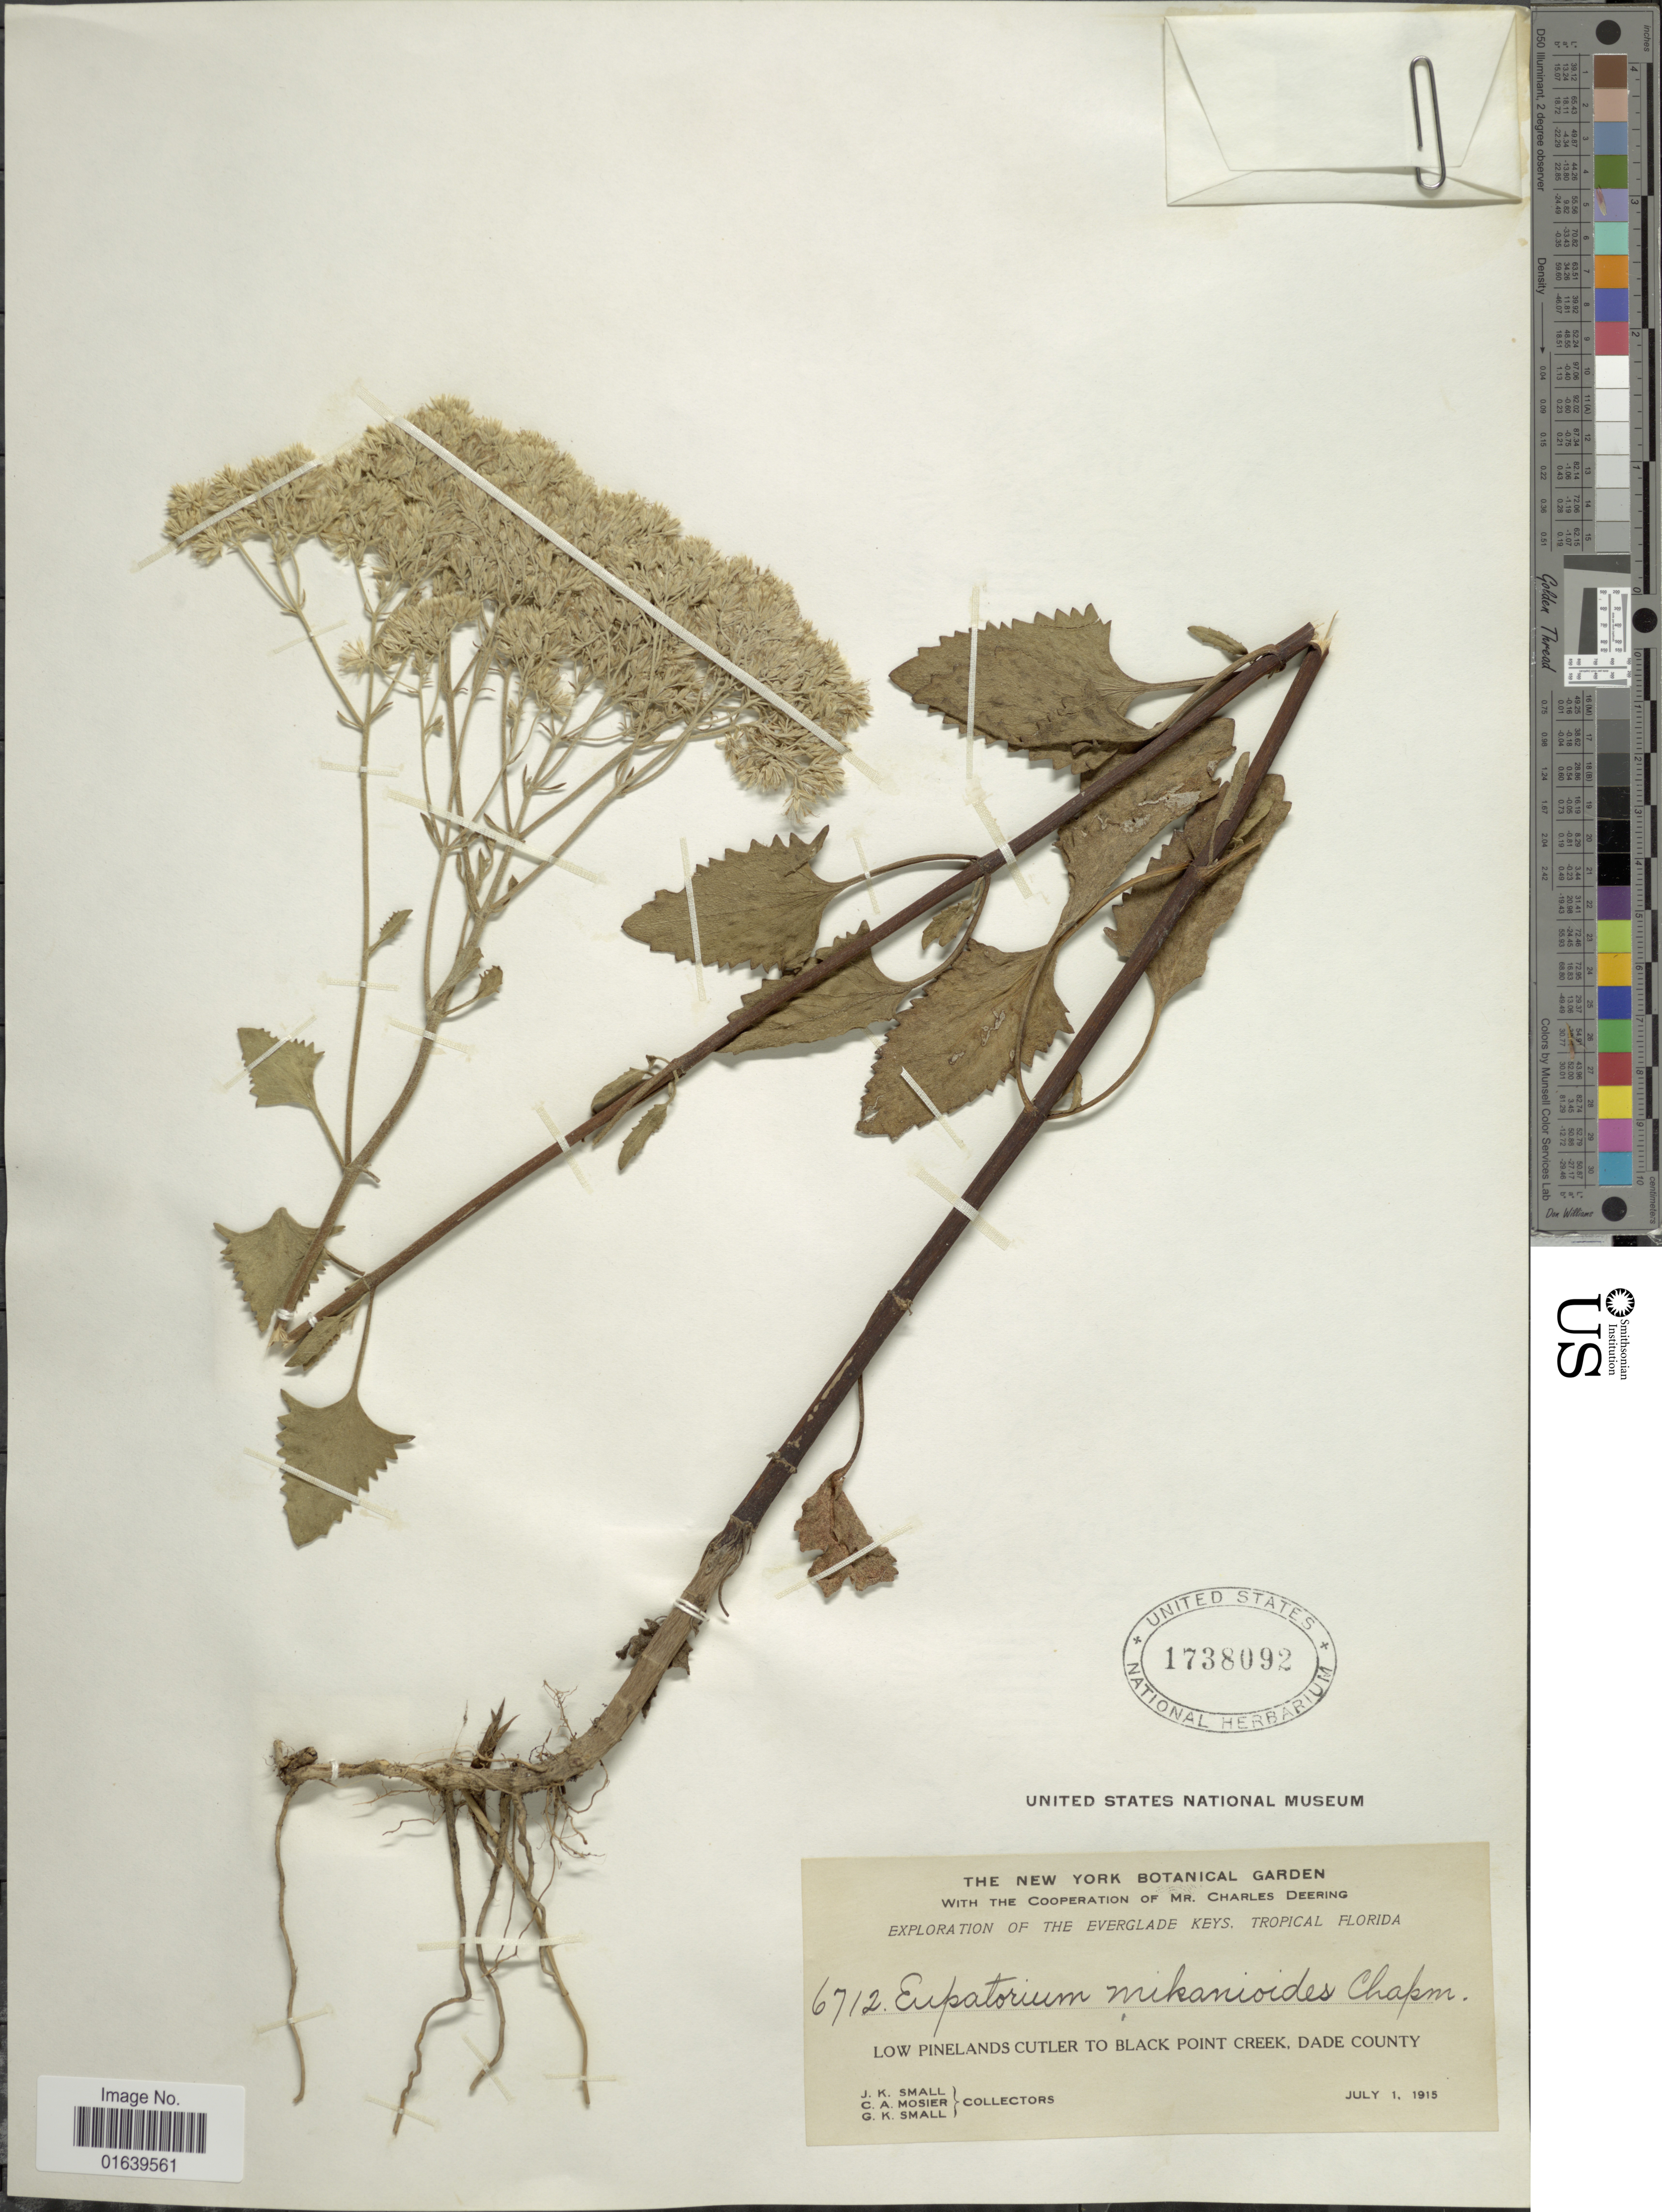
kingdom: Plantae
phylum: Tracheophyta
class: Magnoliopsida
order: Asterales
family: Asteraceae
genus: Eupatorium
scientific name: Eupatorium mikanioides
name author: Chapman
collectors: J. K. Small, C. A. Mosier & G. K. Small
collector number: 6712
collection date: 1915-07-01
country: United States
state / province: Florida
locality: The Everglades Keys, Tropical Florida, Low Pinelands cutler to Black Point Creek, Dade County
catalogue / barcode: US 1738092